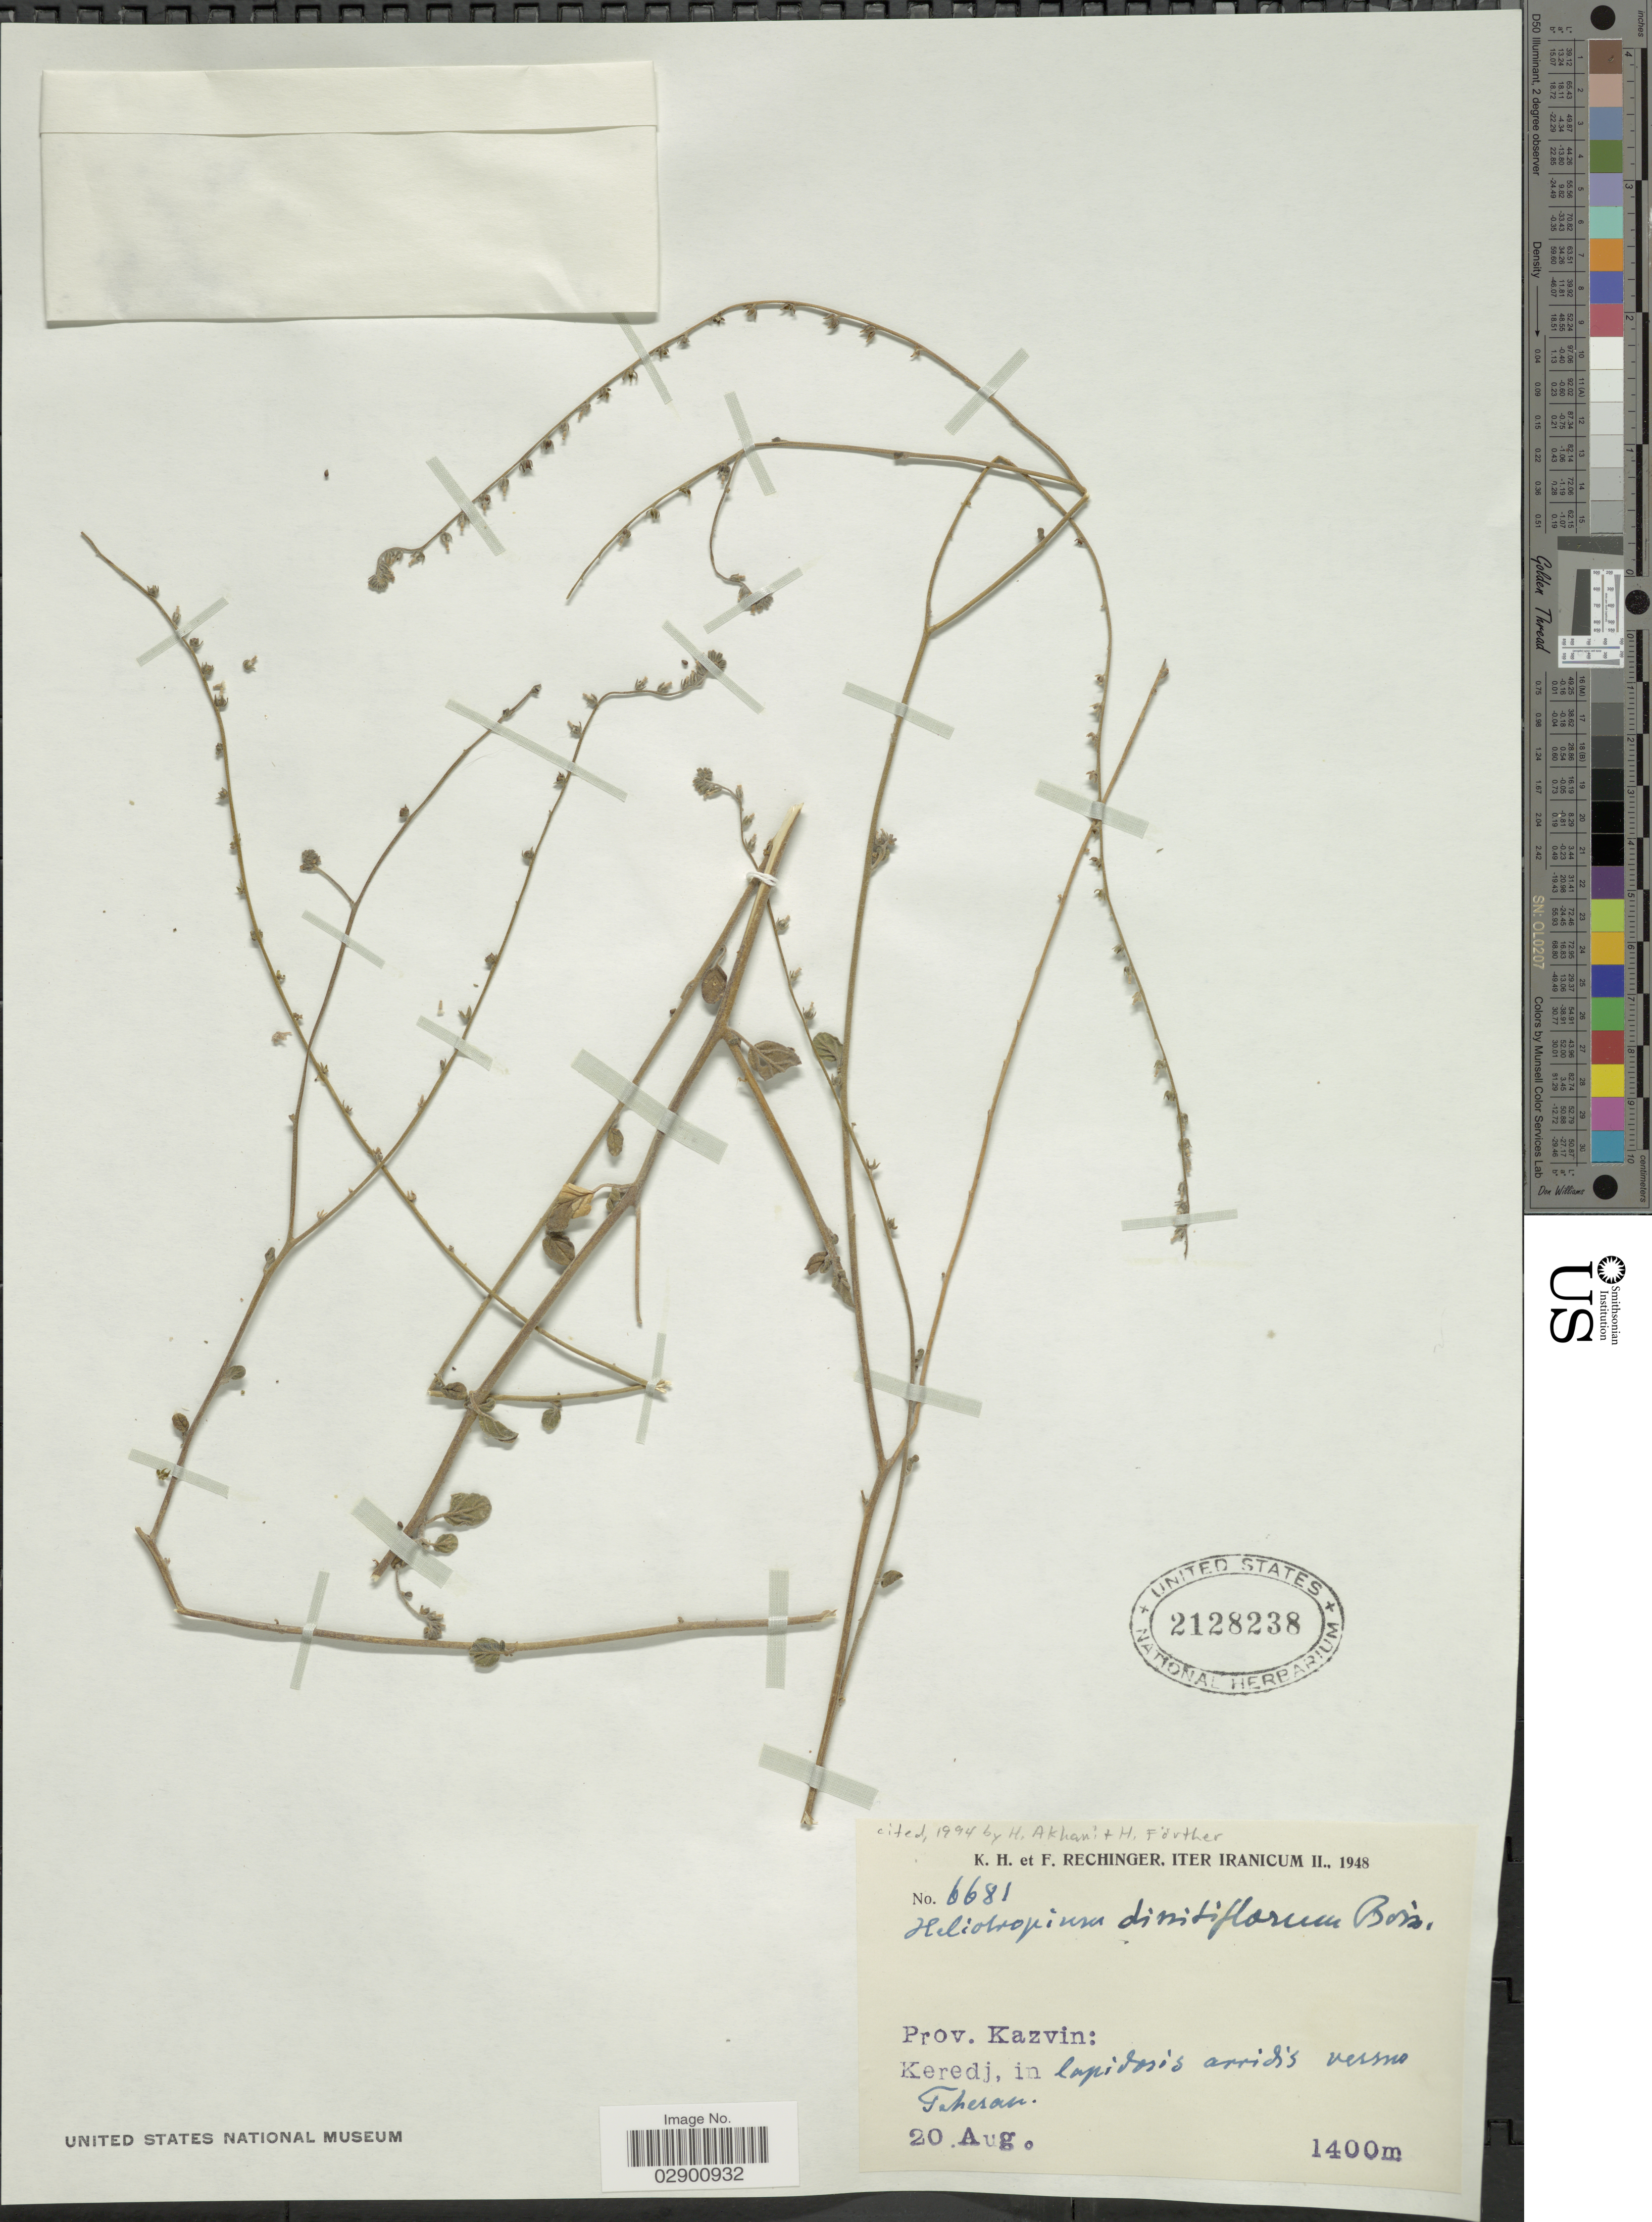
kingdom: Plantae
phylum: Tracheophyta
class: Magnoliopsida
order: Boraginales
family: Heliotropiaceae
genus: Heliotropium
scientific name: Heliotropium dissitiflorum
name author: Boiss.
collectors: K. H. Rechinger & F. Rechinger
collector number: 6681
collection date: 1948-08-20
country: Iran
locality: Prov. Kazvin: Keredj, in lapidosis arridis versus Teheran.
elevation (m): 1400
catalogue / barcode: US 2128238